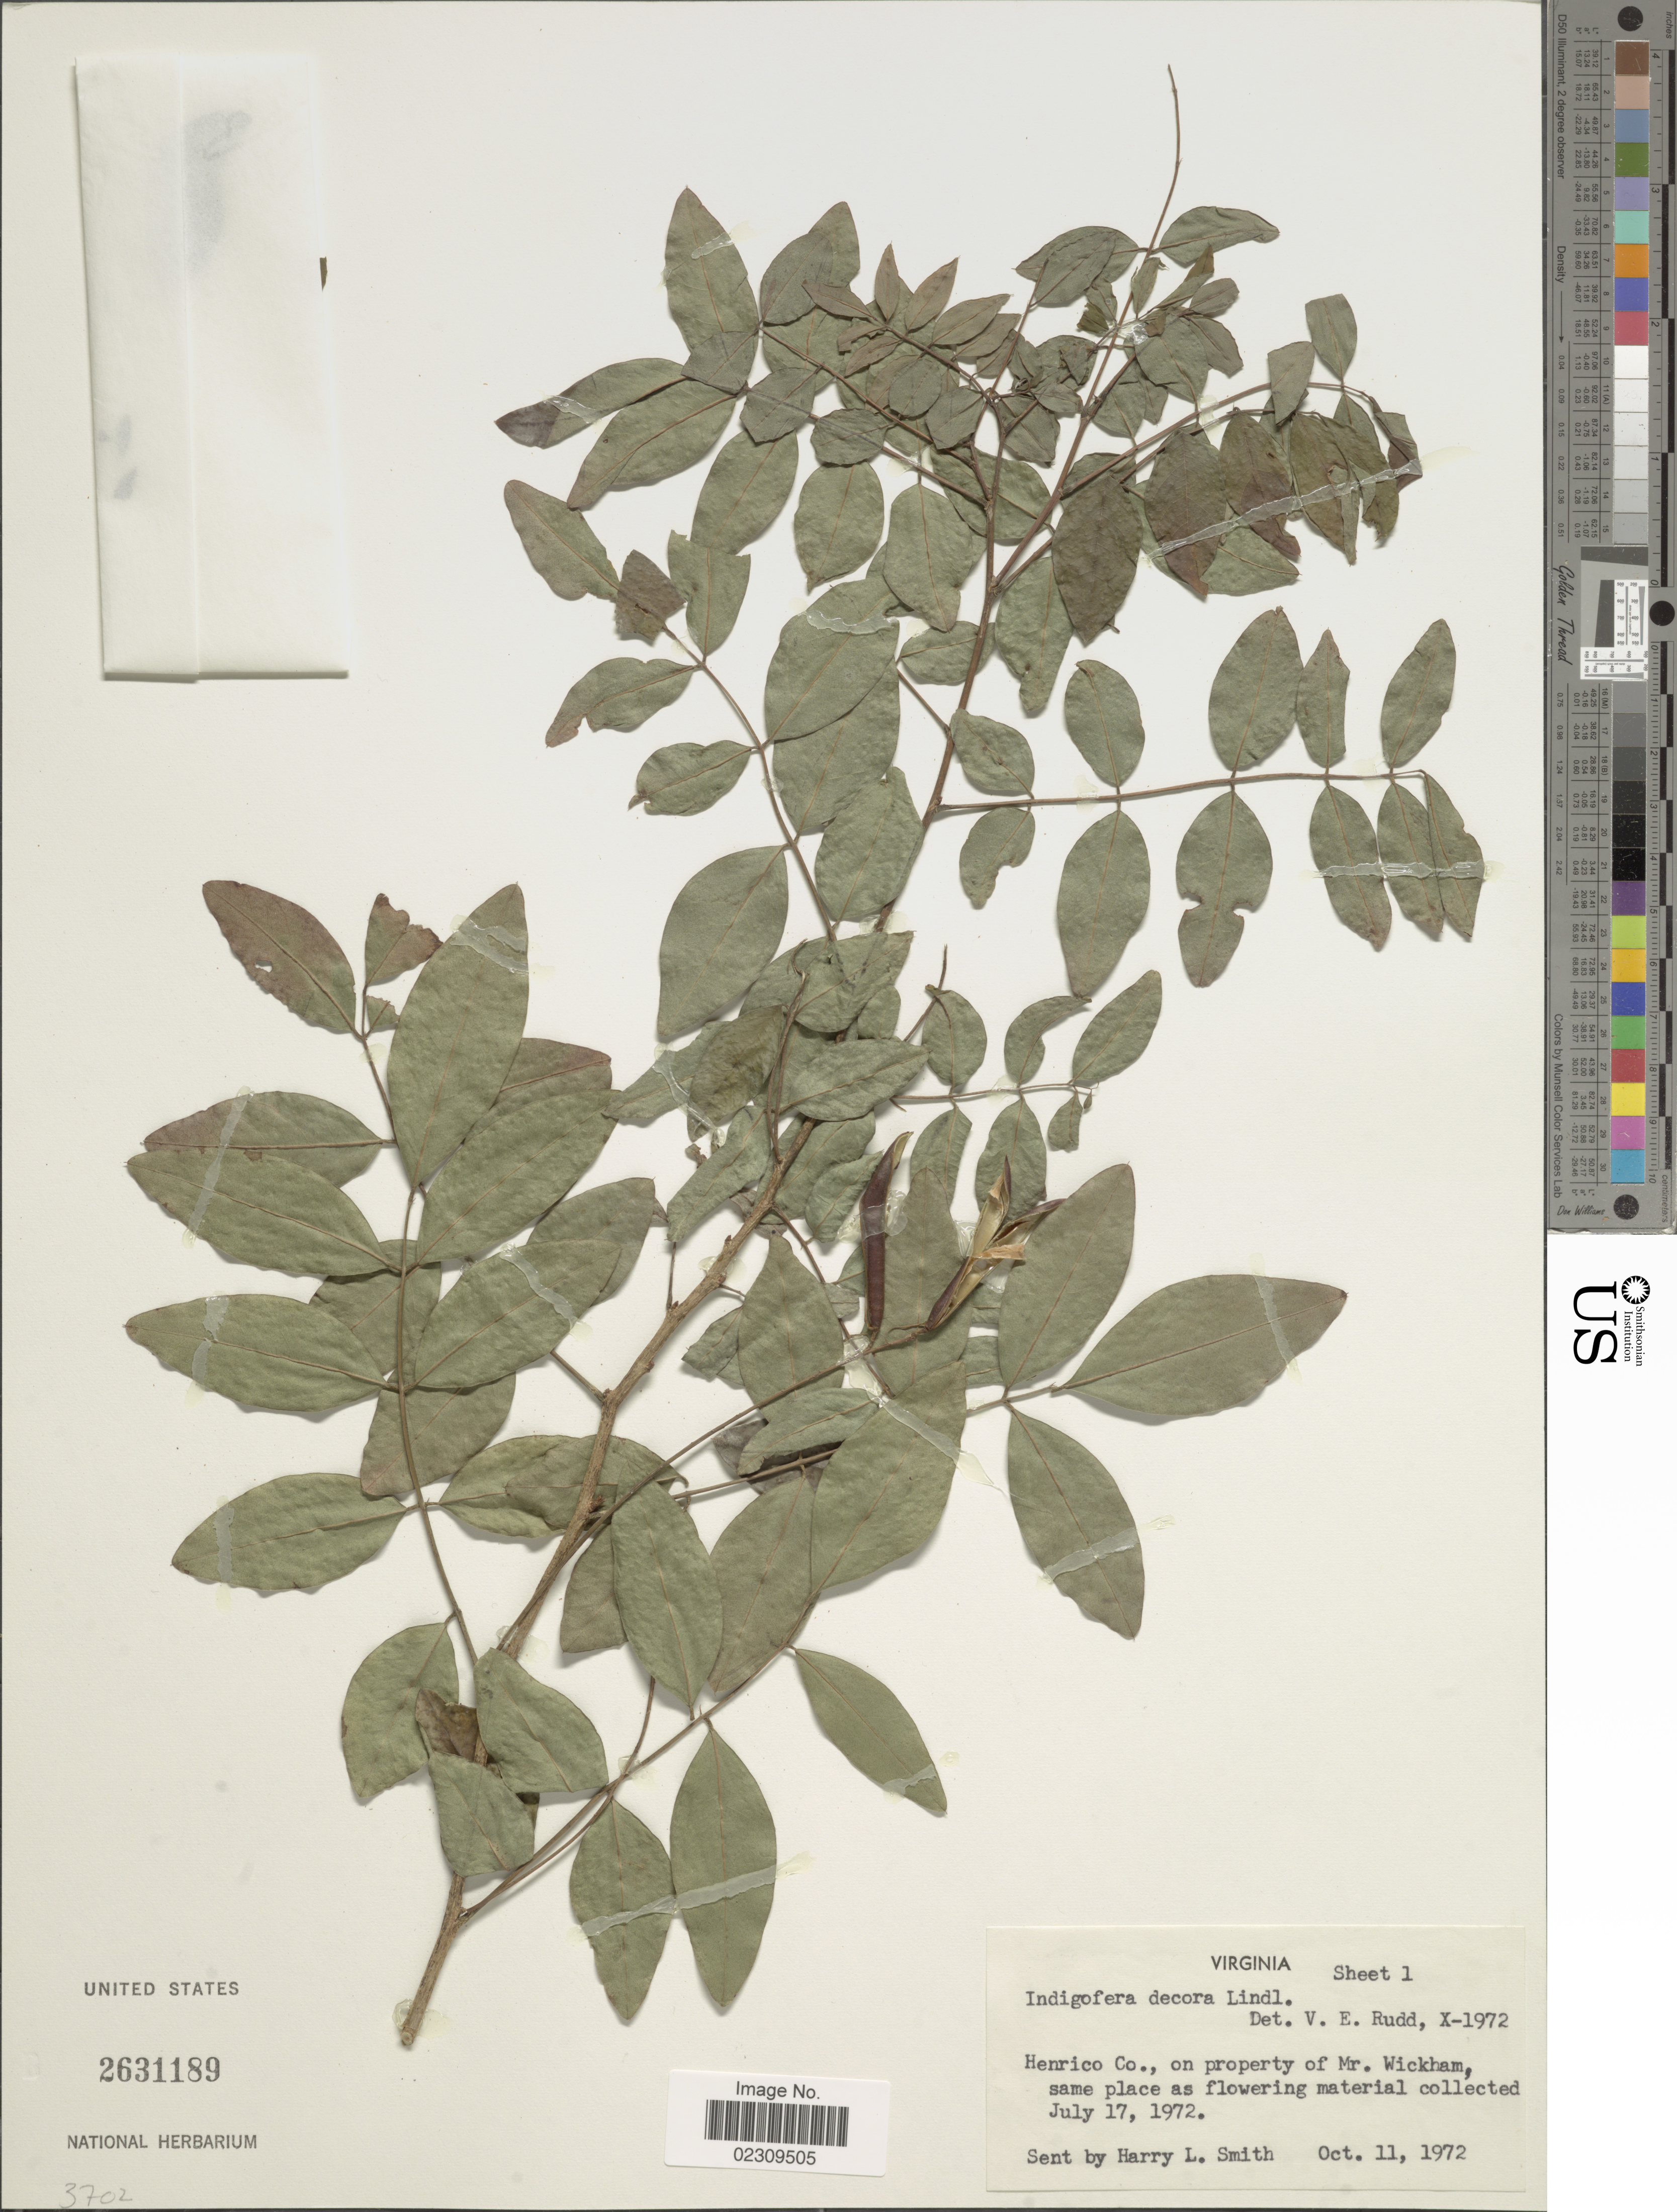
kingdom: Plantae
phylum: Tracheophyta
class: Magnoliopsida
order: Fabales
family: Fabaceae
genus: Indigofera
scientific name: Indigofera decora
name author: Lindl.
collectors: H. Smith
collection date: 1972-10-11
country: United States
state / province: Virginia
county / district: Henrico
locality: On property of Mr. Wickham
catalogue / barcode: US 2631189